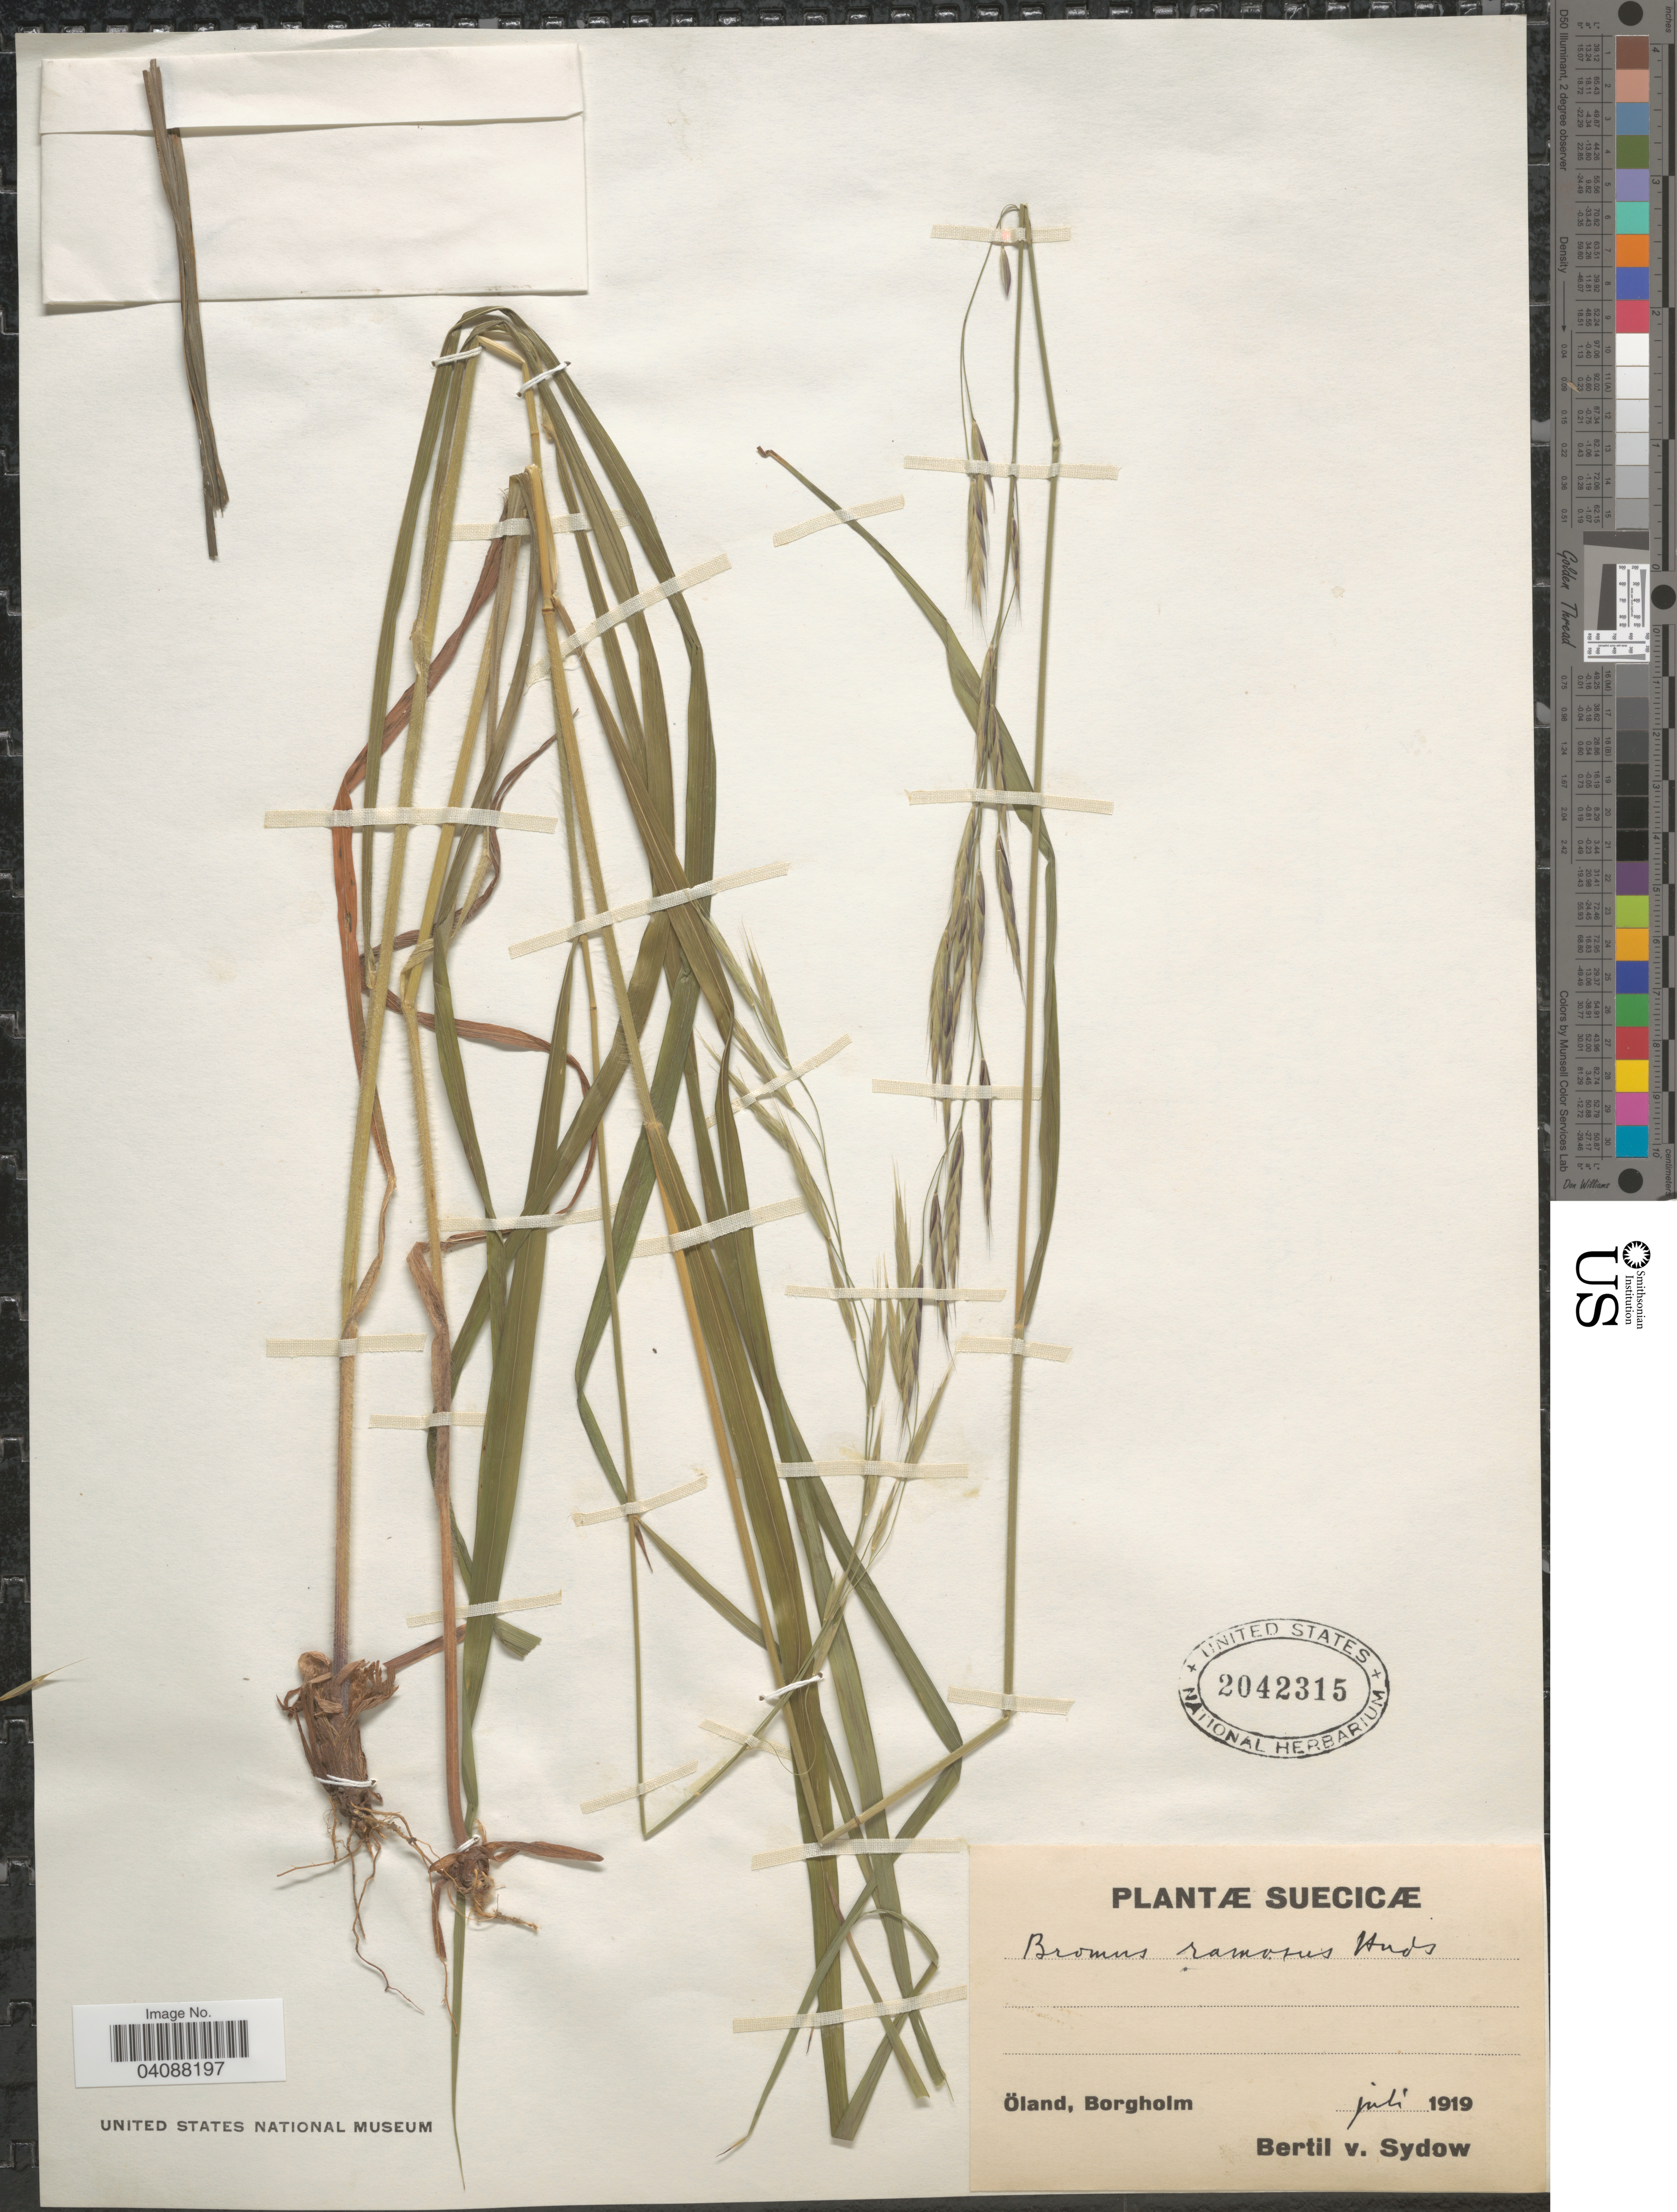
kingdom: Plantae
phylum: Tracheophyta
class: Liliopsida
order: Poales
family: Poaceae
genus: Bromus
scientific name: Bromus ramosus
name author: Huds.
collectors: B. Sydow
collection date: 1919-07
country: Sweden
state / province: Kalmar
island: Oland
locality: Suecicæ. Öland, Borgholm.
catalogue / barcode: US 2042315